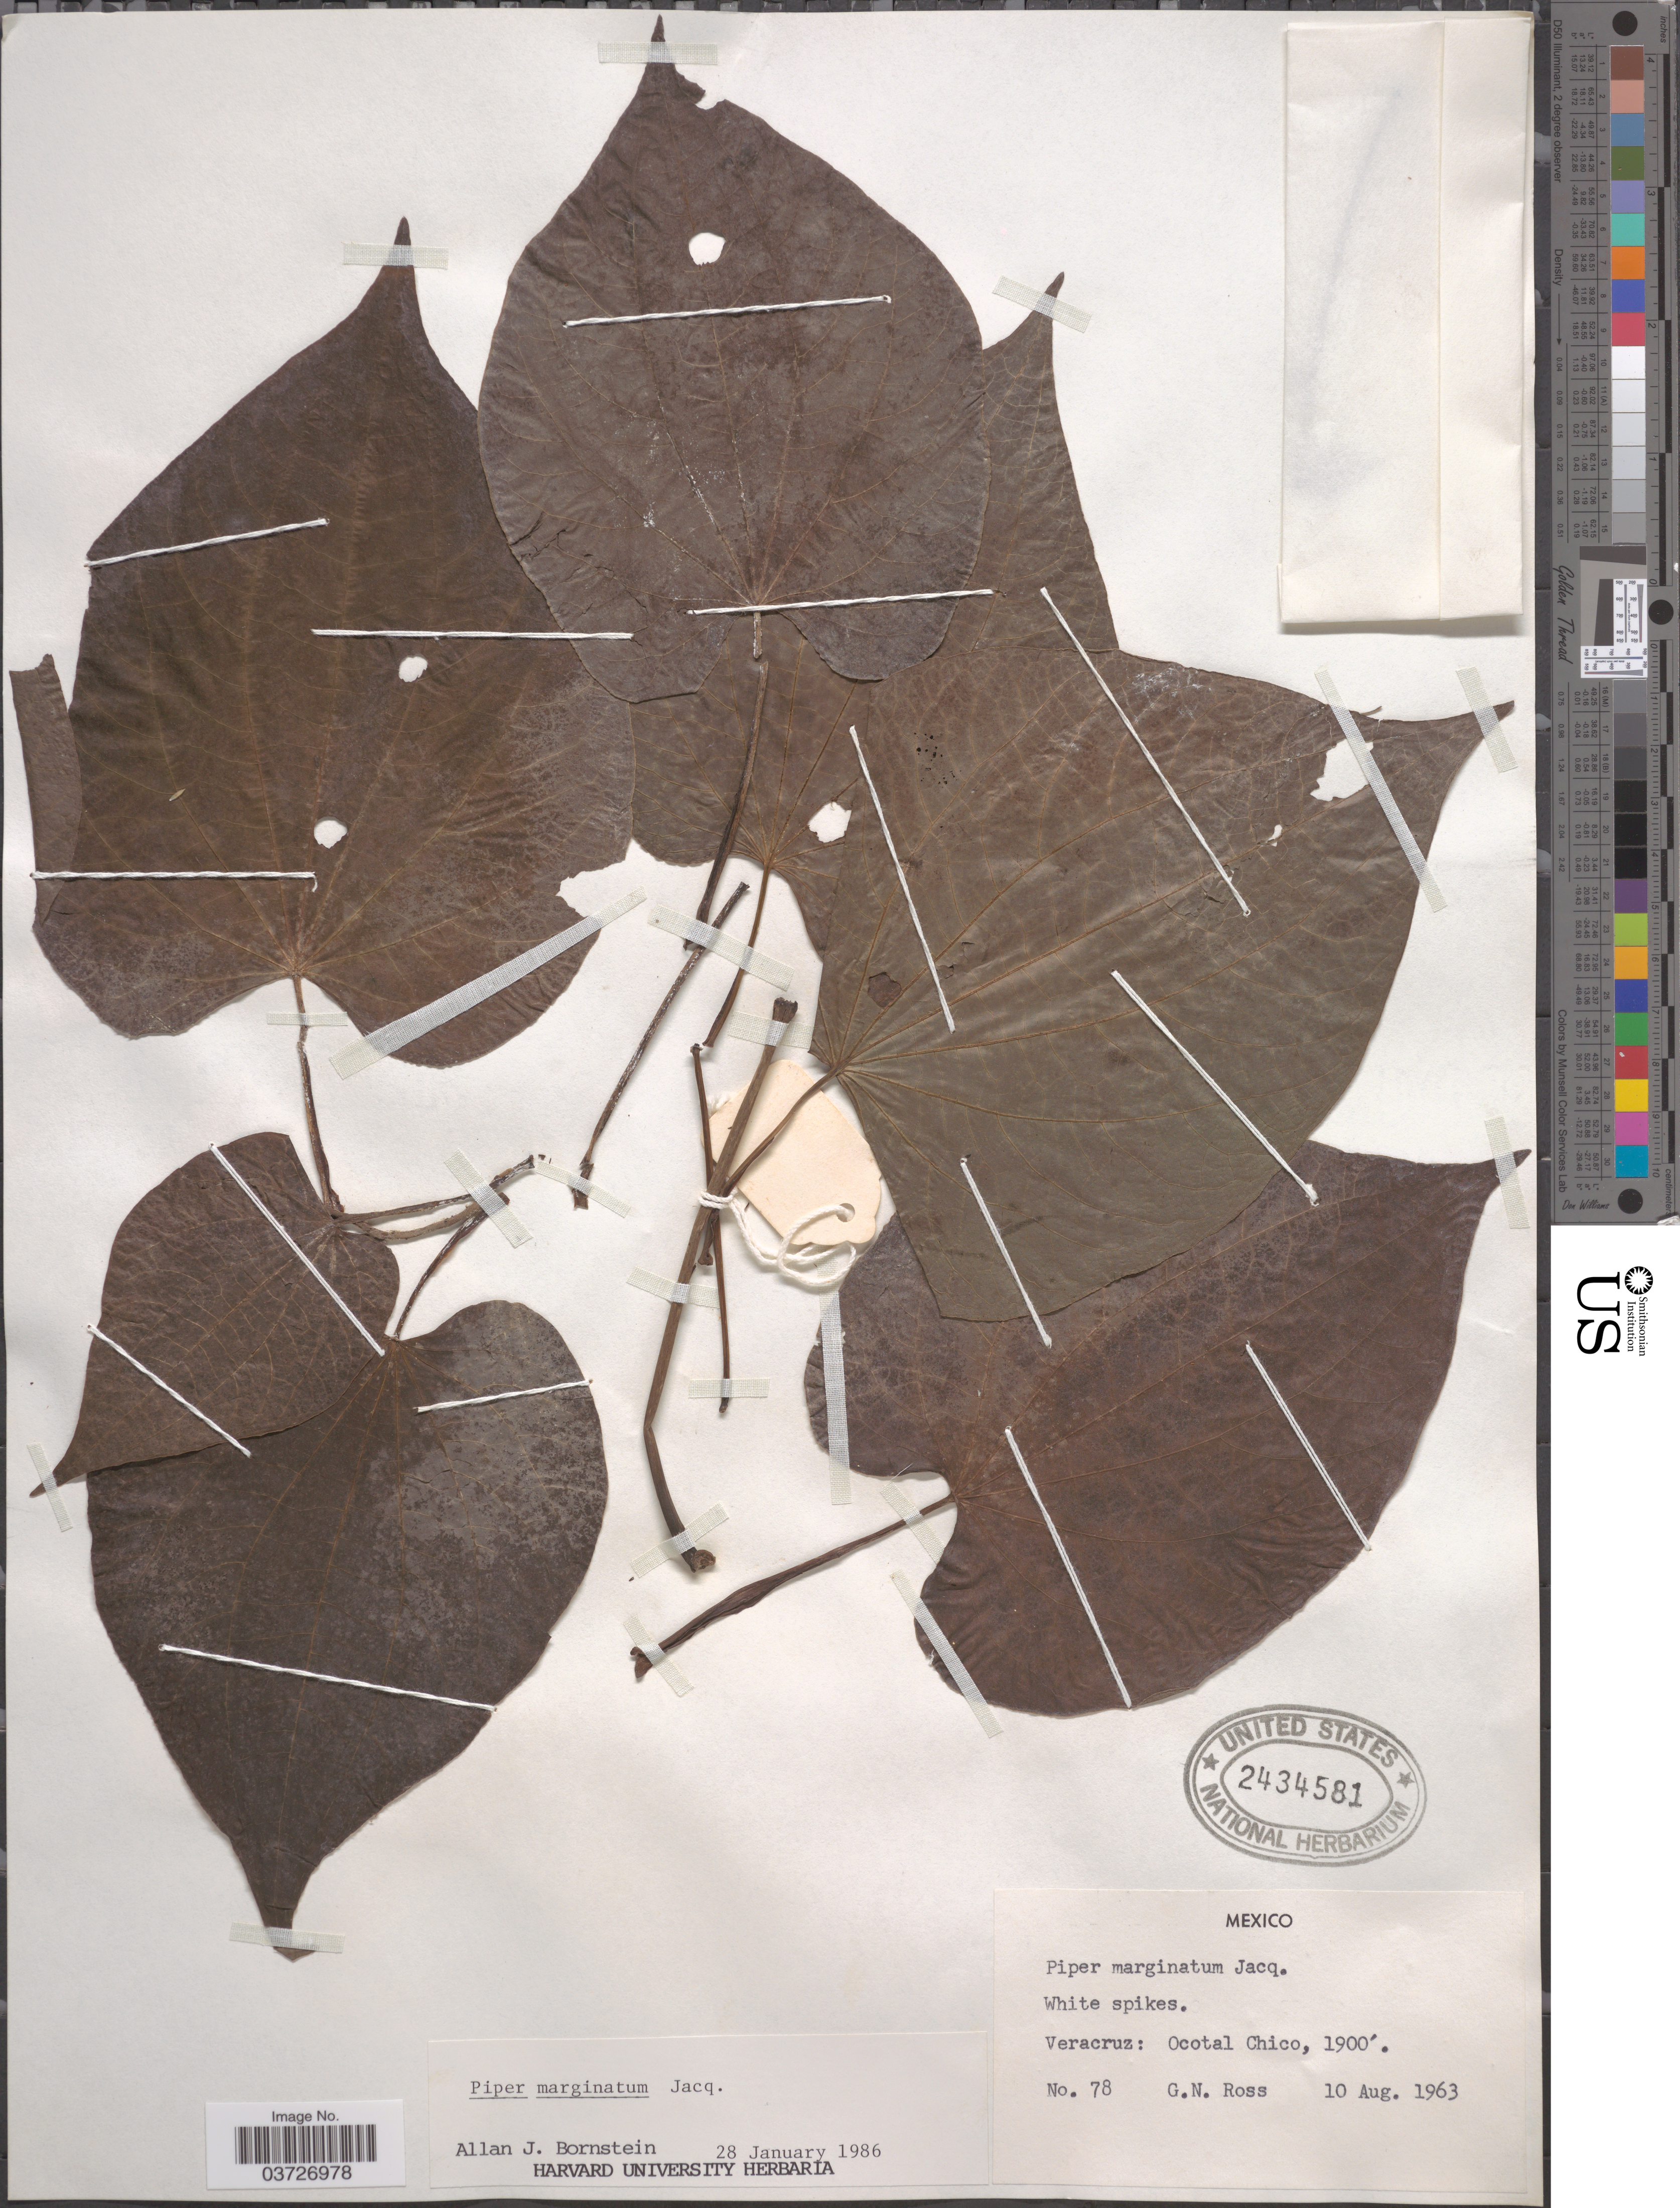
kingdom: Plantae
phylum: Tracheophyta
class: Magnoliopsida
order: Piperales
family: Piperaceae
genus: Piper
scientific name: Piper marginatum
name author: Jacq.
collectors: G. N. Ross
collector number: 78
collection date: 1963-08-10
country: Mexico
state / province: Veracruz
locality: Veracruz: Ocotal Chico.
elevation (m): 579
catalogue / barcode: US 2434581